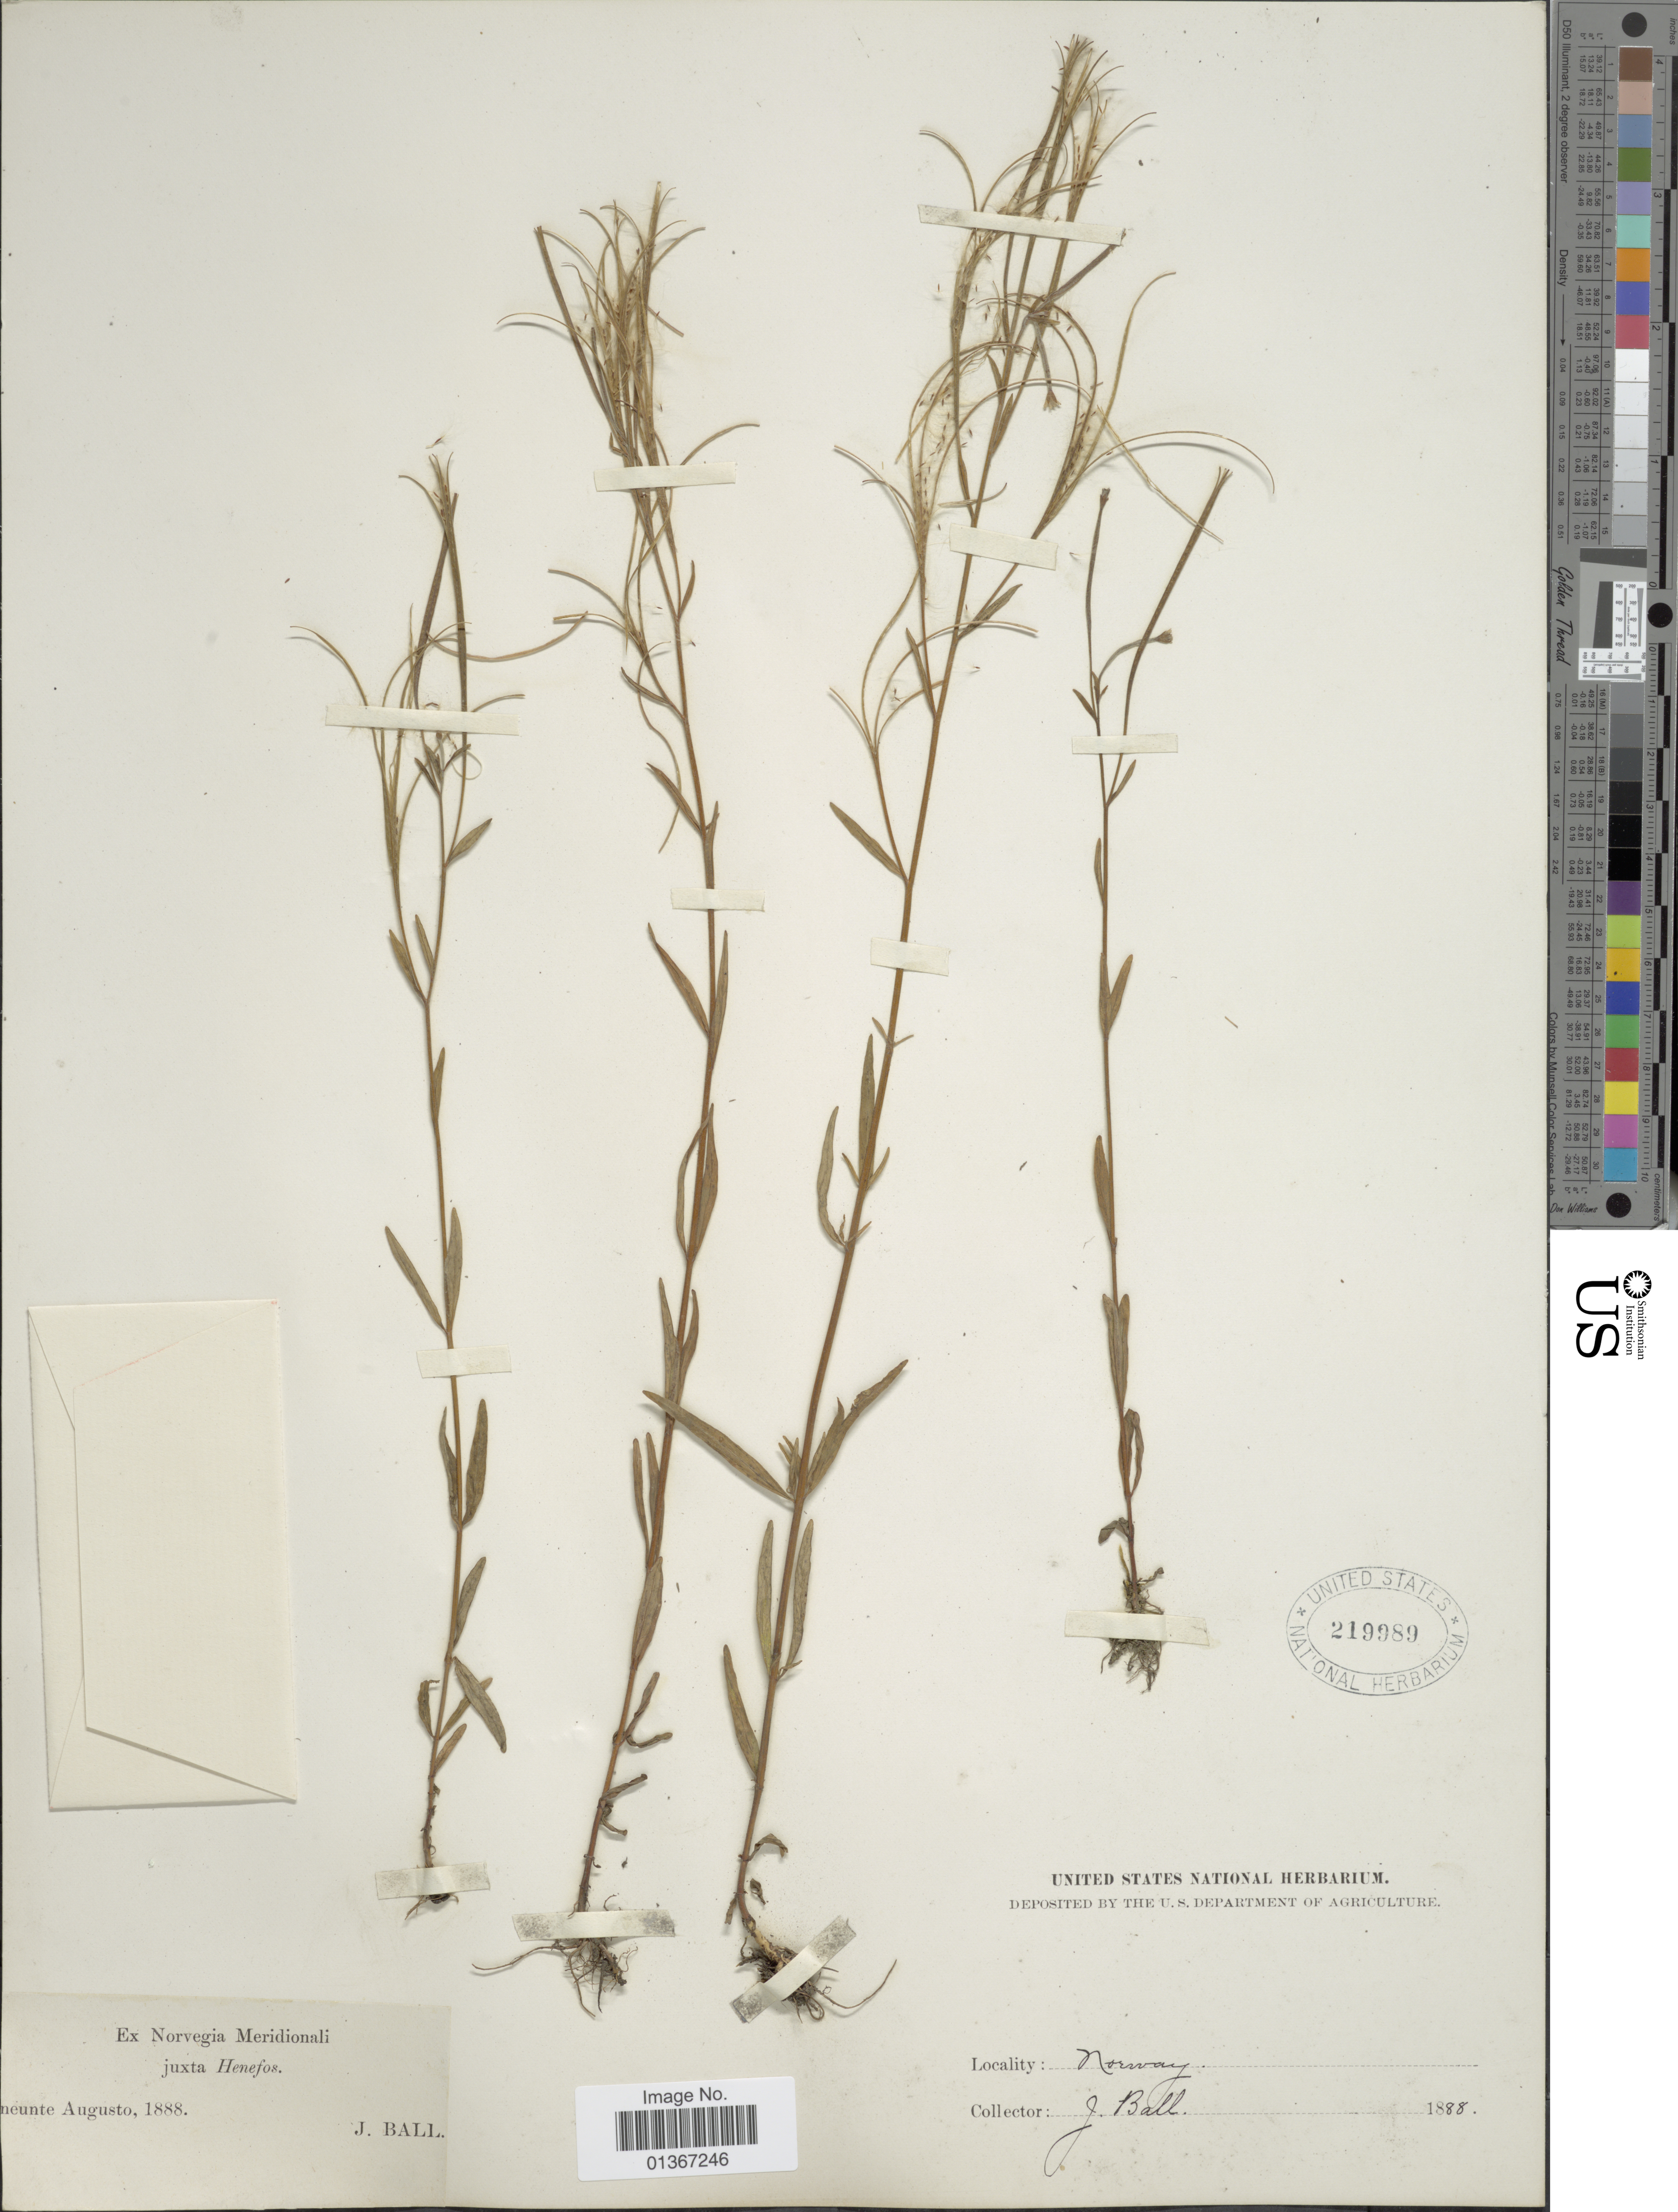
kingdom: Plantae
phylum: Tracheophyta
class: Magnoliopsida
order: Myrtales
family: Onagraceae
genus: Epilobium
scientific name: Epilobium sp.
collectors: J. Ball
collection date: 1888-08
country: Norway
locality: Ex Norvegia Meridionali juxta Henefos.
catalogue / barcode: US 219989